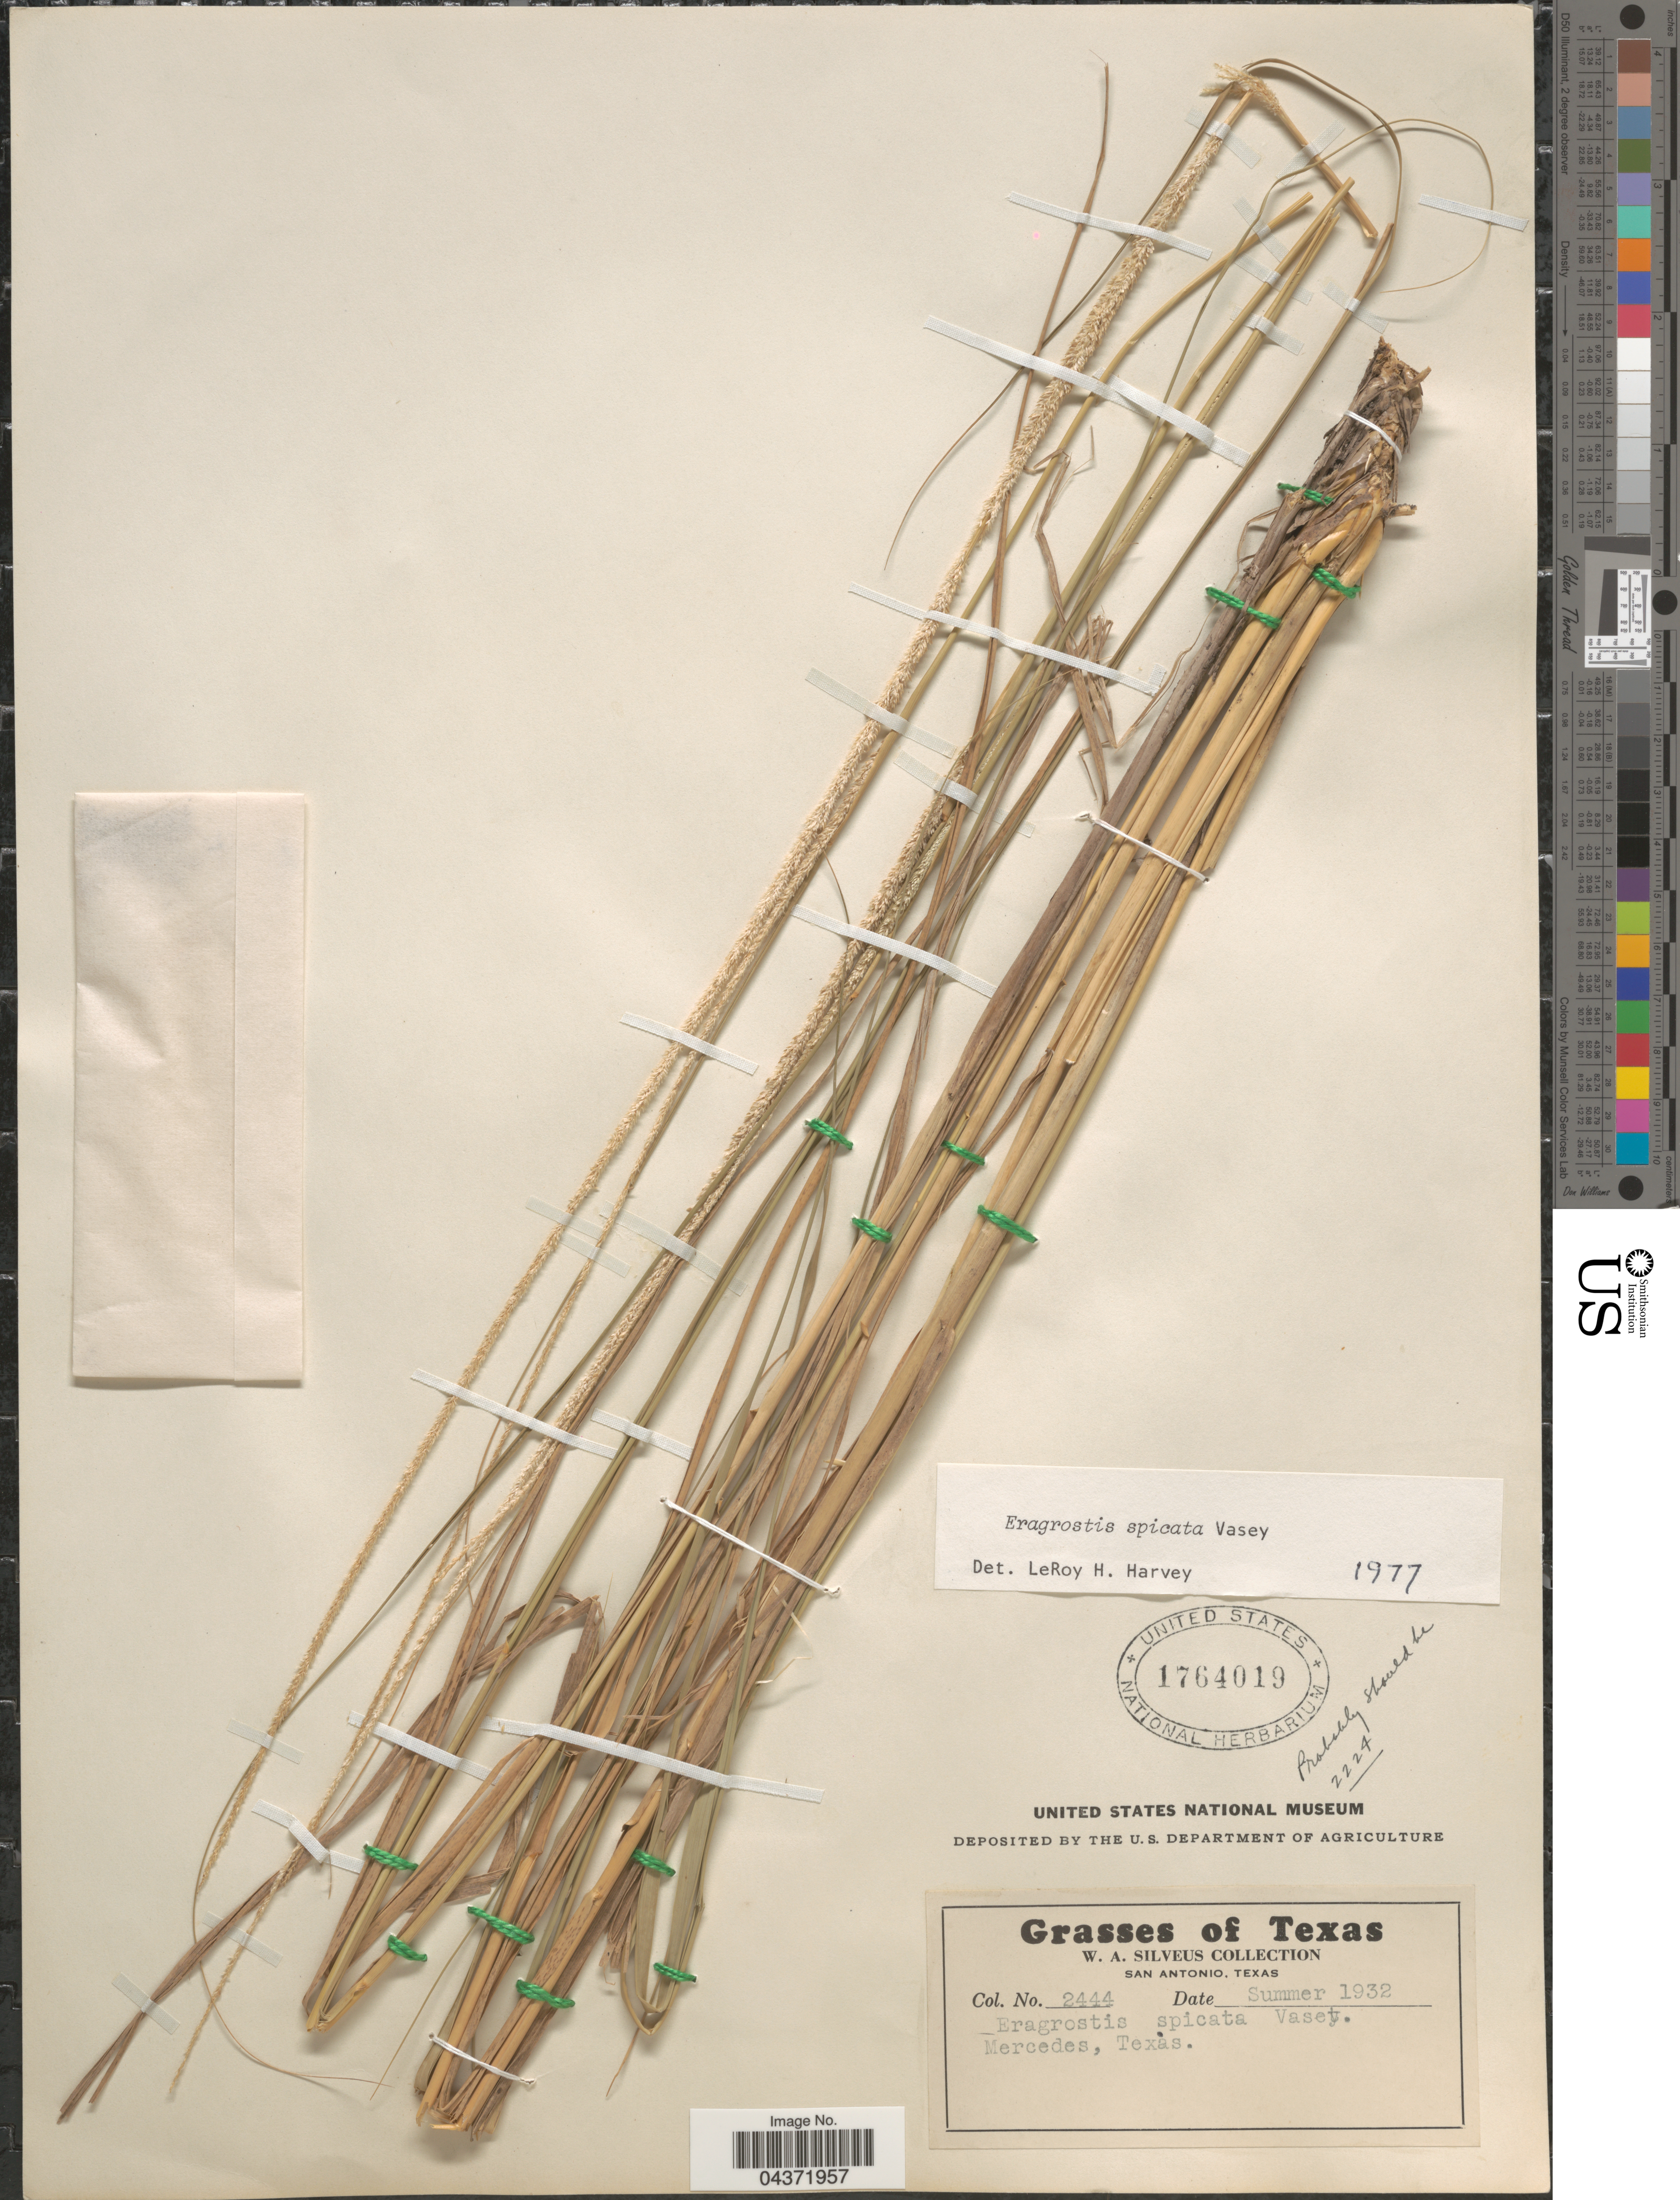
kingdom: Plantae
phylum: Tracheophyta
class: Liliopsida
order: Poales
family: Poaceae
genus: Eragrostis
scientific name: Eragrostis spicata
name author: Vasey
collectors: W. Silveus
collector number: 2444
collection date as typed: Summer 1932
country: United States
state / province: Texas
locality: Mercedes.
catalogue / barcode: US 1764019